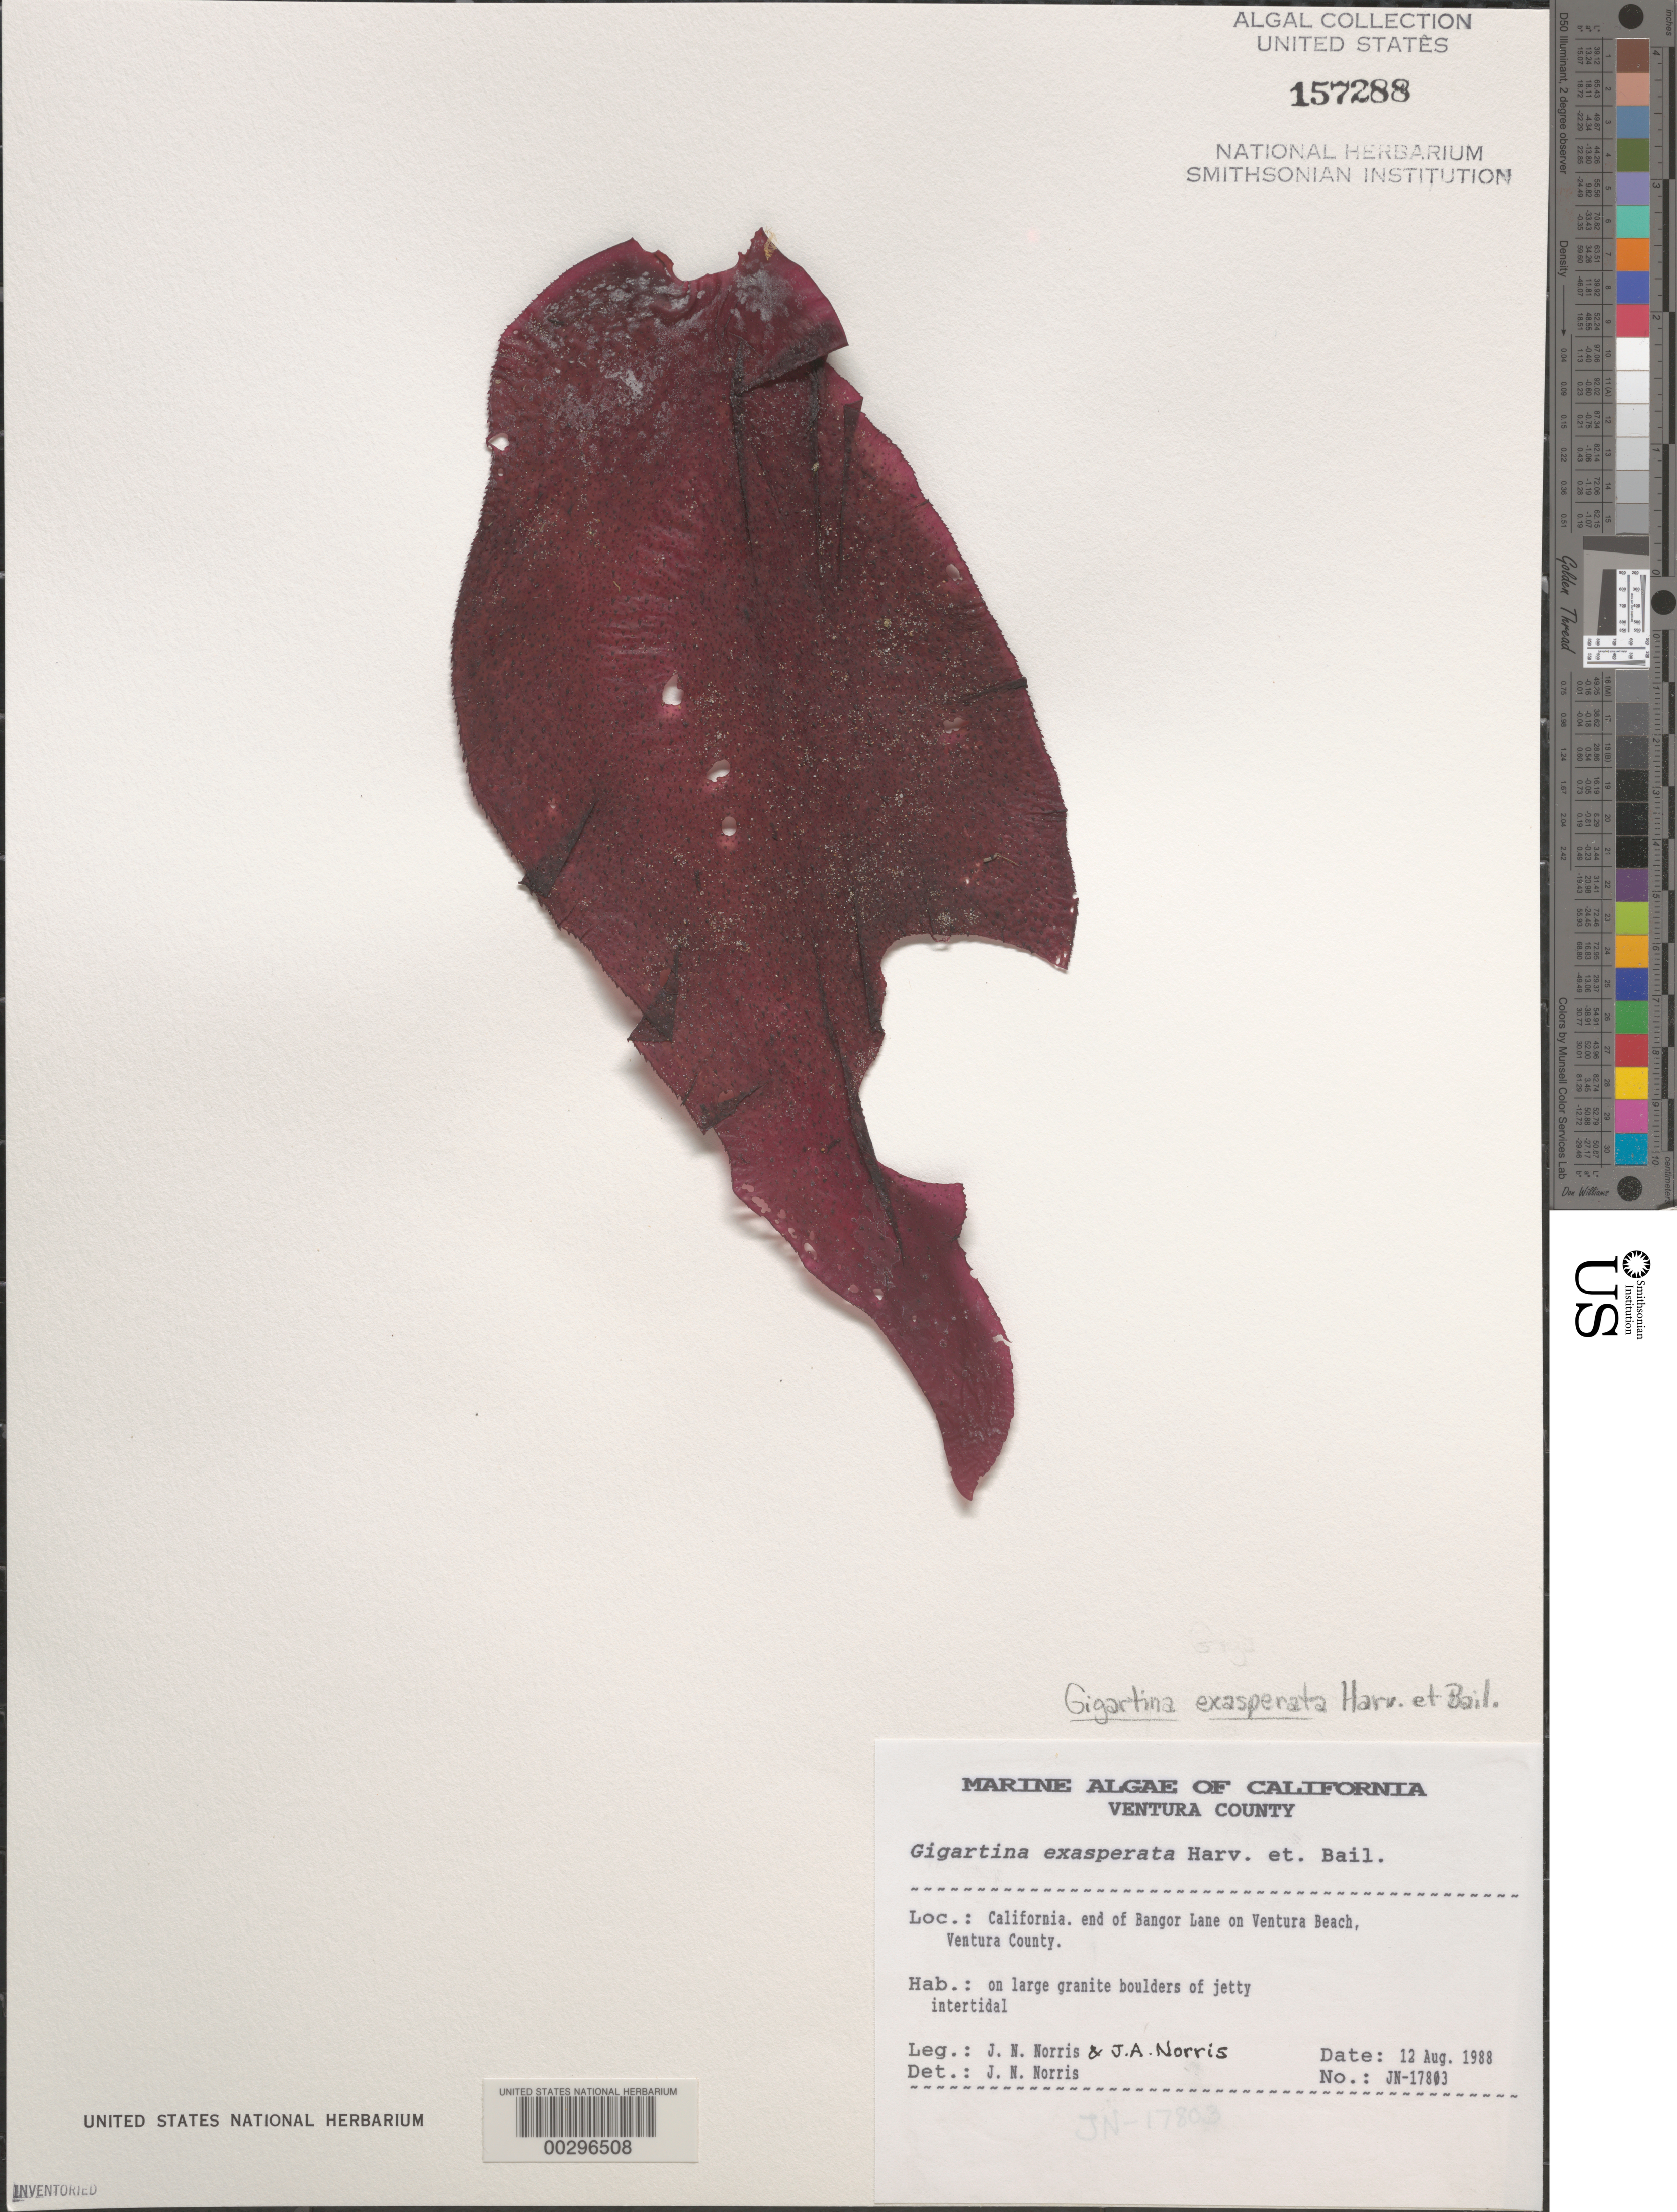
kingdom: Plantae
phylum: Rhodophyta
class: Florideophyceae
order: Gigartinales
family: Gigartinaceae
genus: Chondracanthus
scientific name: Chondracanthus exasperatus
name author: (Harv. & J. Bailey) J.R. Hughey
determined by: Algae name updating Project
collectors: J. N. Norris & J. A. Norris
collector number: JN-17803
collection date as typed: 12 Aug 1988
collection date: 1988-08-12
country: United States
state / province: California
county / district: Ventura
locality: Ventura Beach, end of Bangor Lane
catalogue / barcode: US 157288